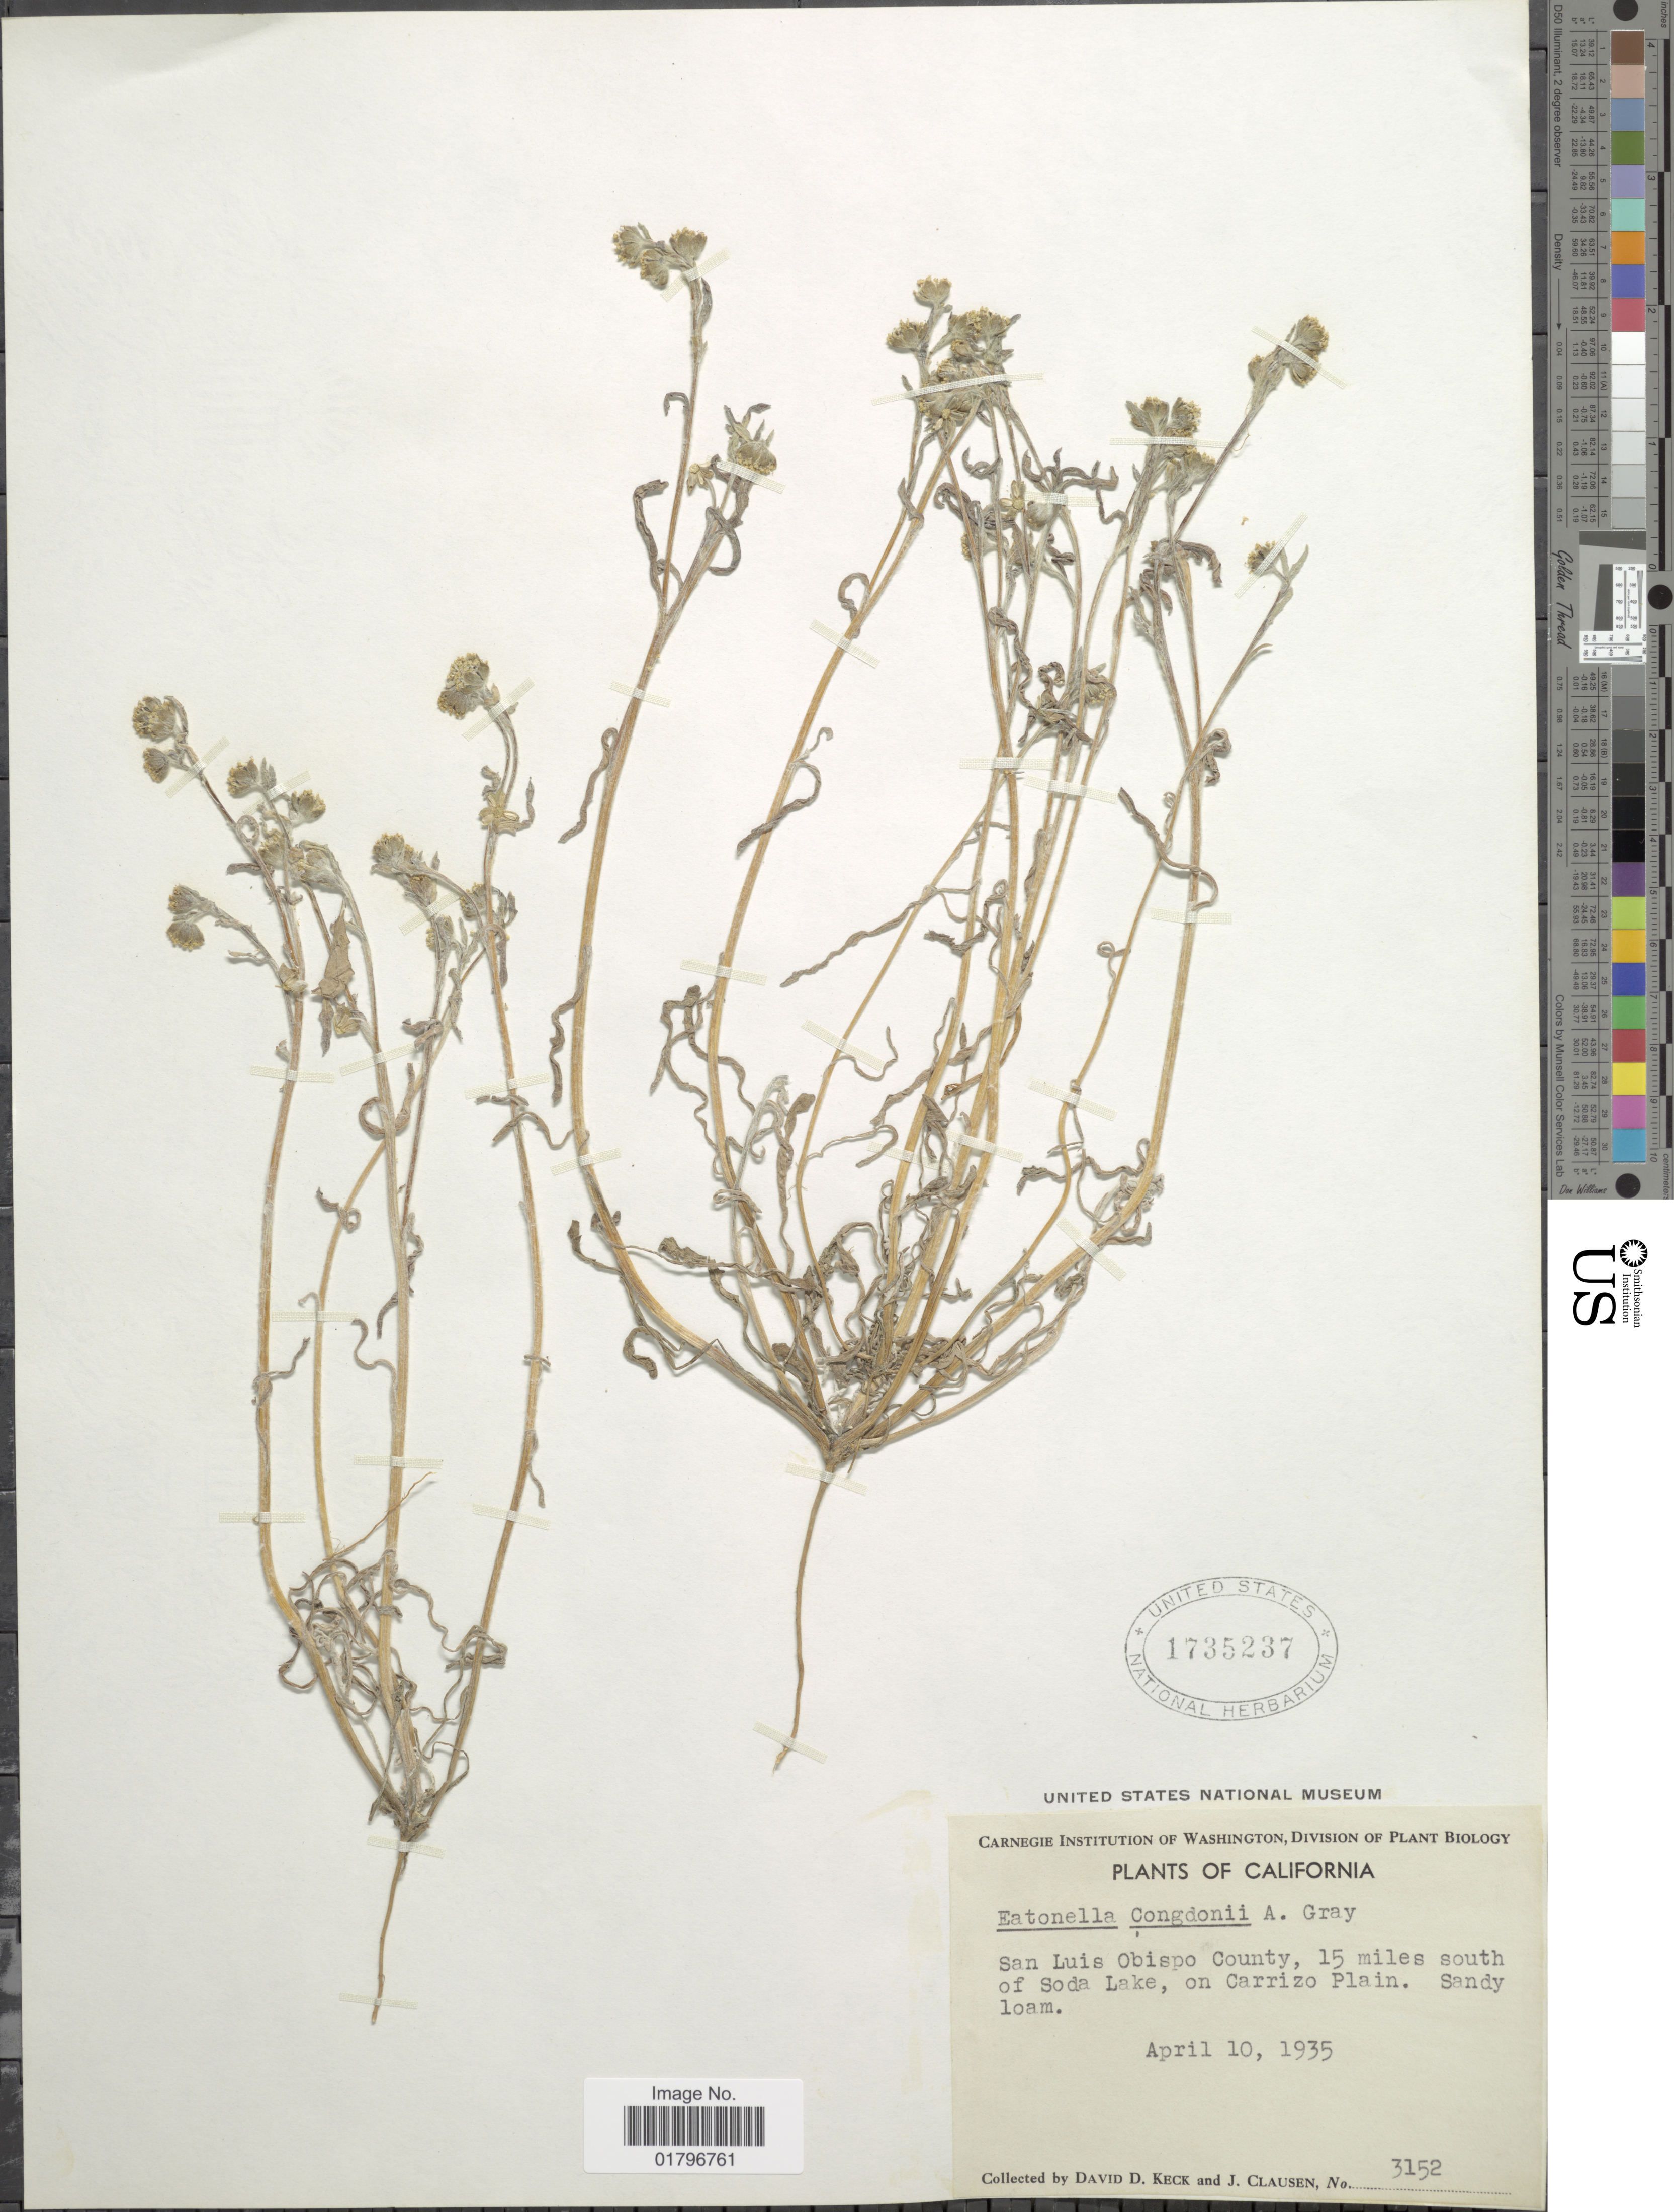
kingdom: Plantae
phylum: Tracheophyta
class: Magnoliopsida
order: Asterales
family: Asteraceae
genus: Eatonella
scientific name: Eatonella congdonii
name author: A. Gray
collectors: D. D. Keck & J. Clausen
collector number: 3152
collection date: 1935-04-10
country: United States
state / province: California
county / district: San Luis Obispo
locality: San Luis Obispo County, 15 miles south of Soda Lake, on Carrizo Plain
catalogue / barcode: US 1735237